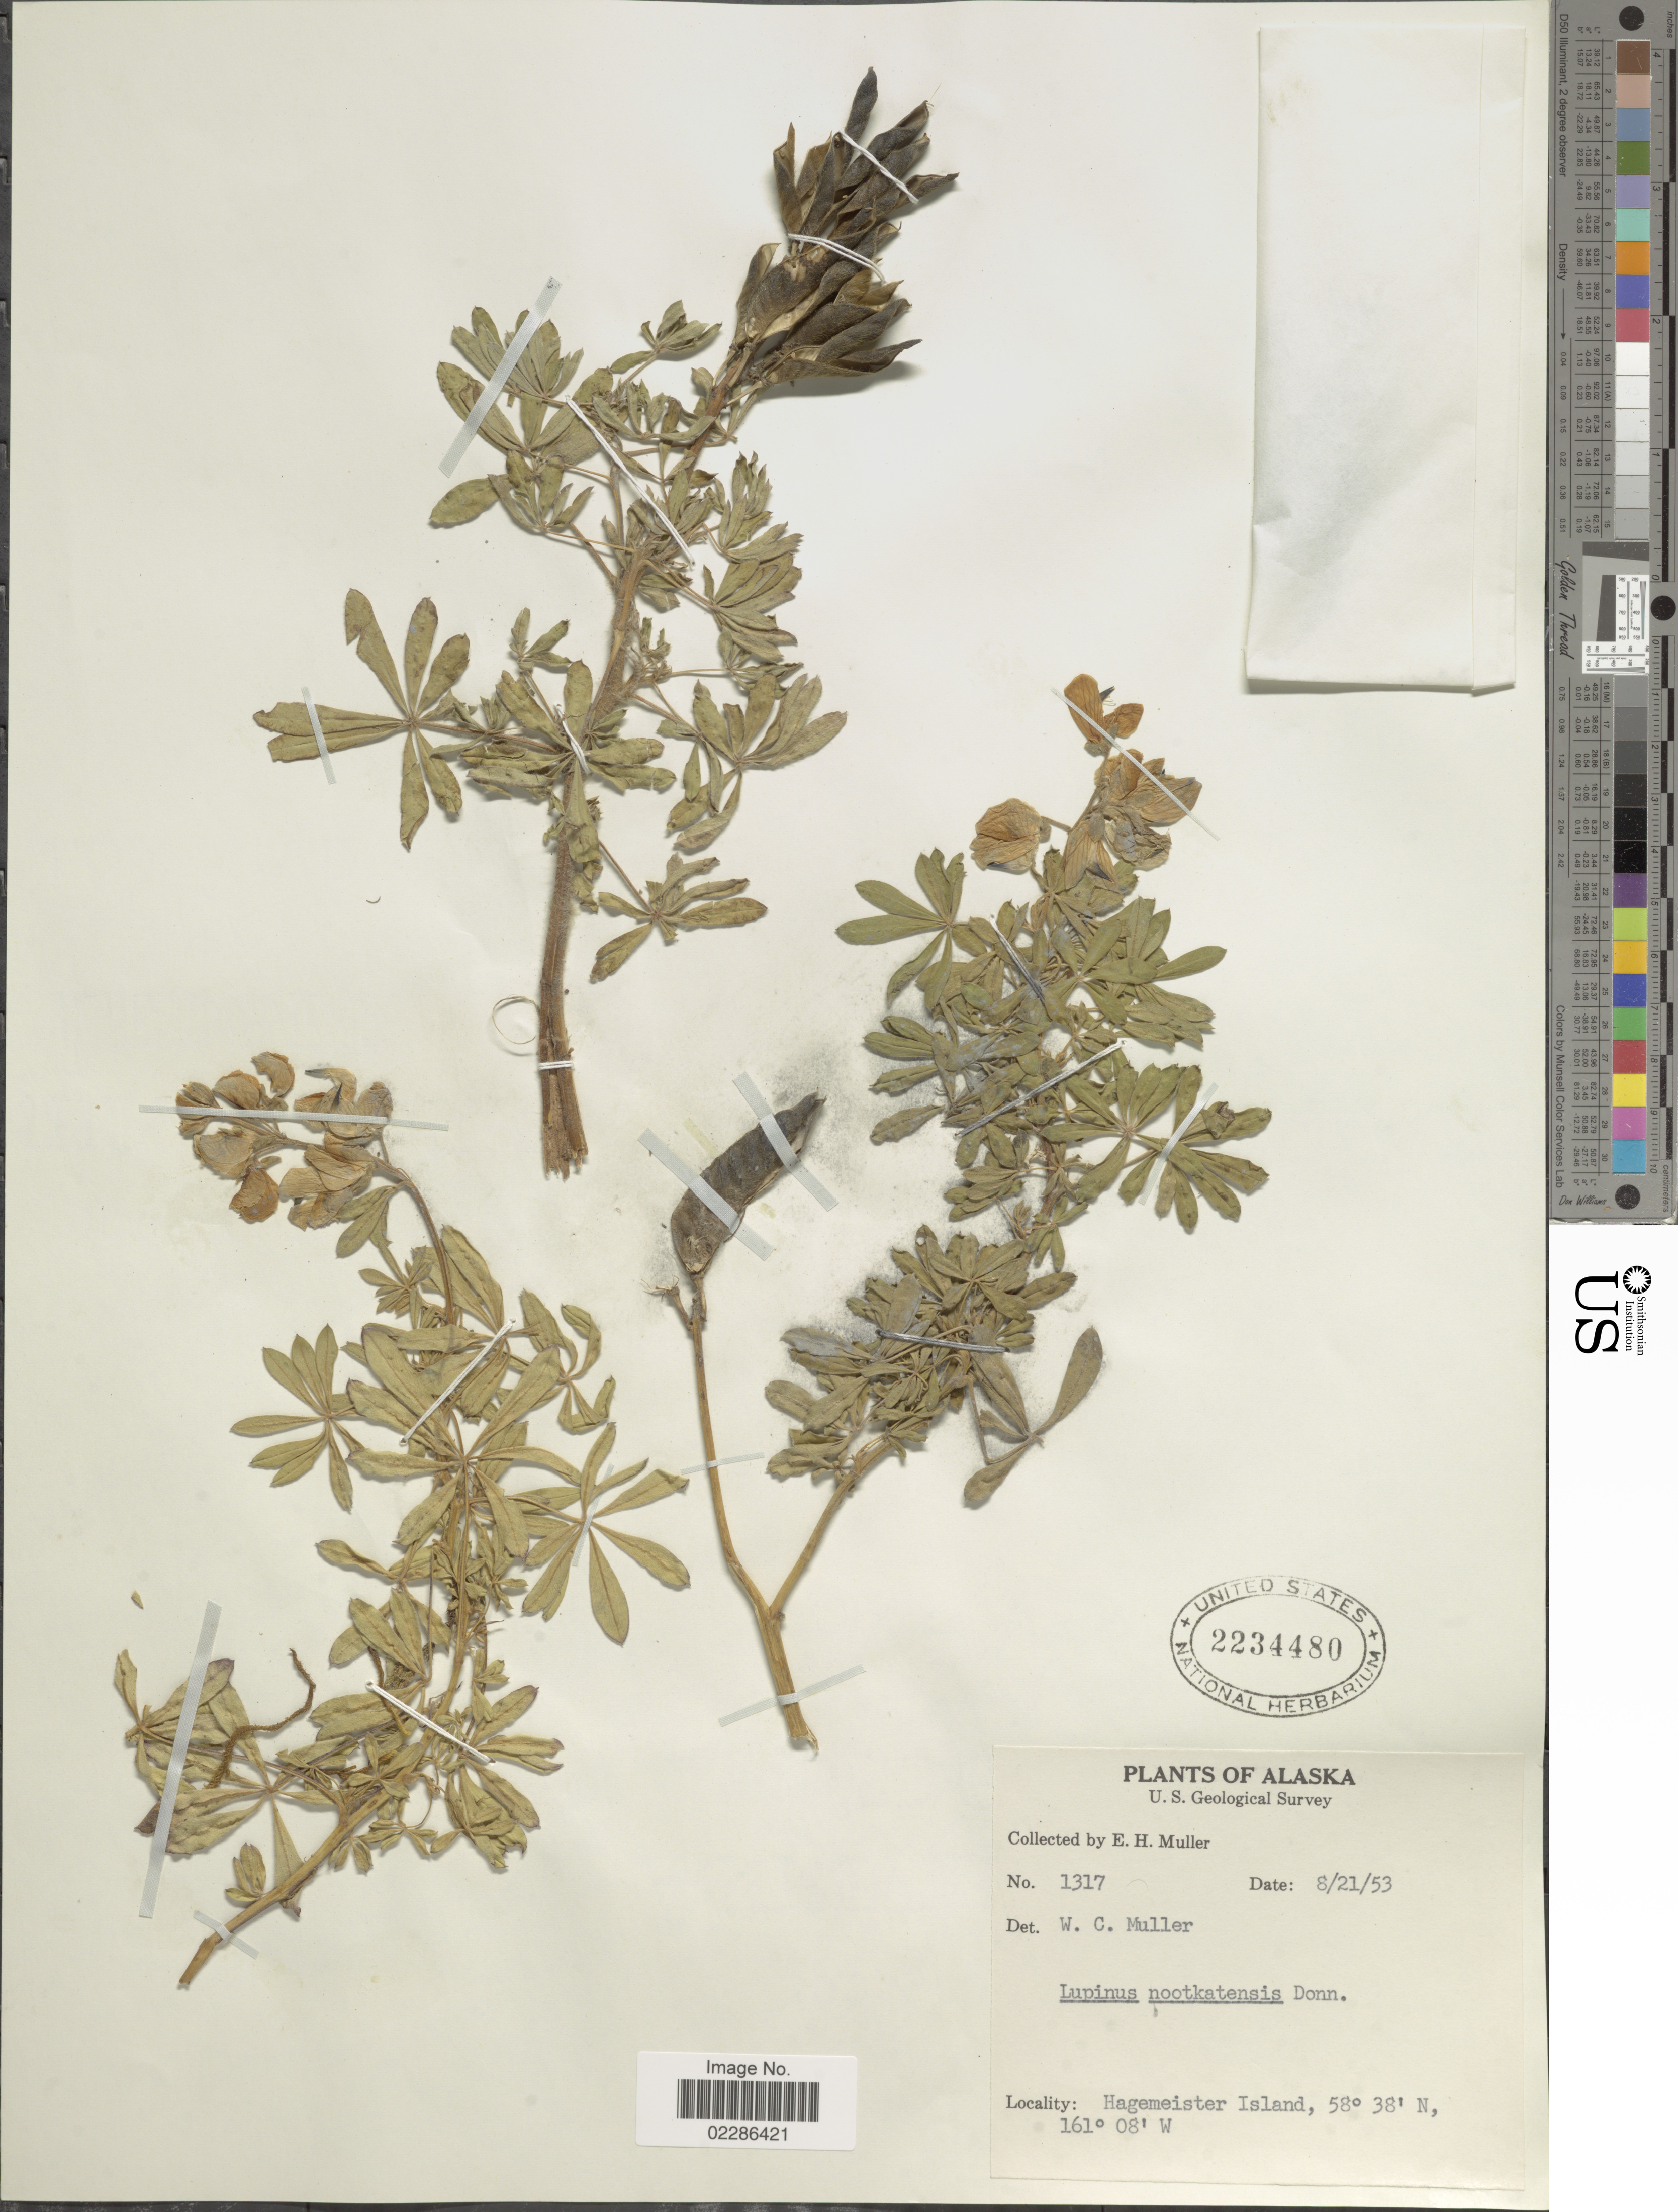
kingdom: Plantae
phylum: Tracheophyta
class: Magnoliopsida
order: Fabales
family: Fabaceae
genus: Lupinus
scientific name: Lupinus nootkatensis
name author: Donn ex Sims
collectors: E. H. Muller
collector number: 1317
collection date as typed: Transcribed d/m/y: 21/8/53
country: United States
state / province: Alaska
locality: Hagemeister Island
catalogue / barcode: US 2234480